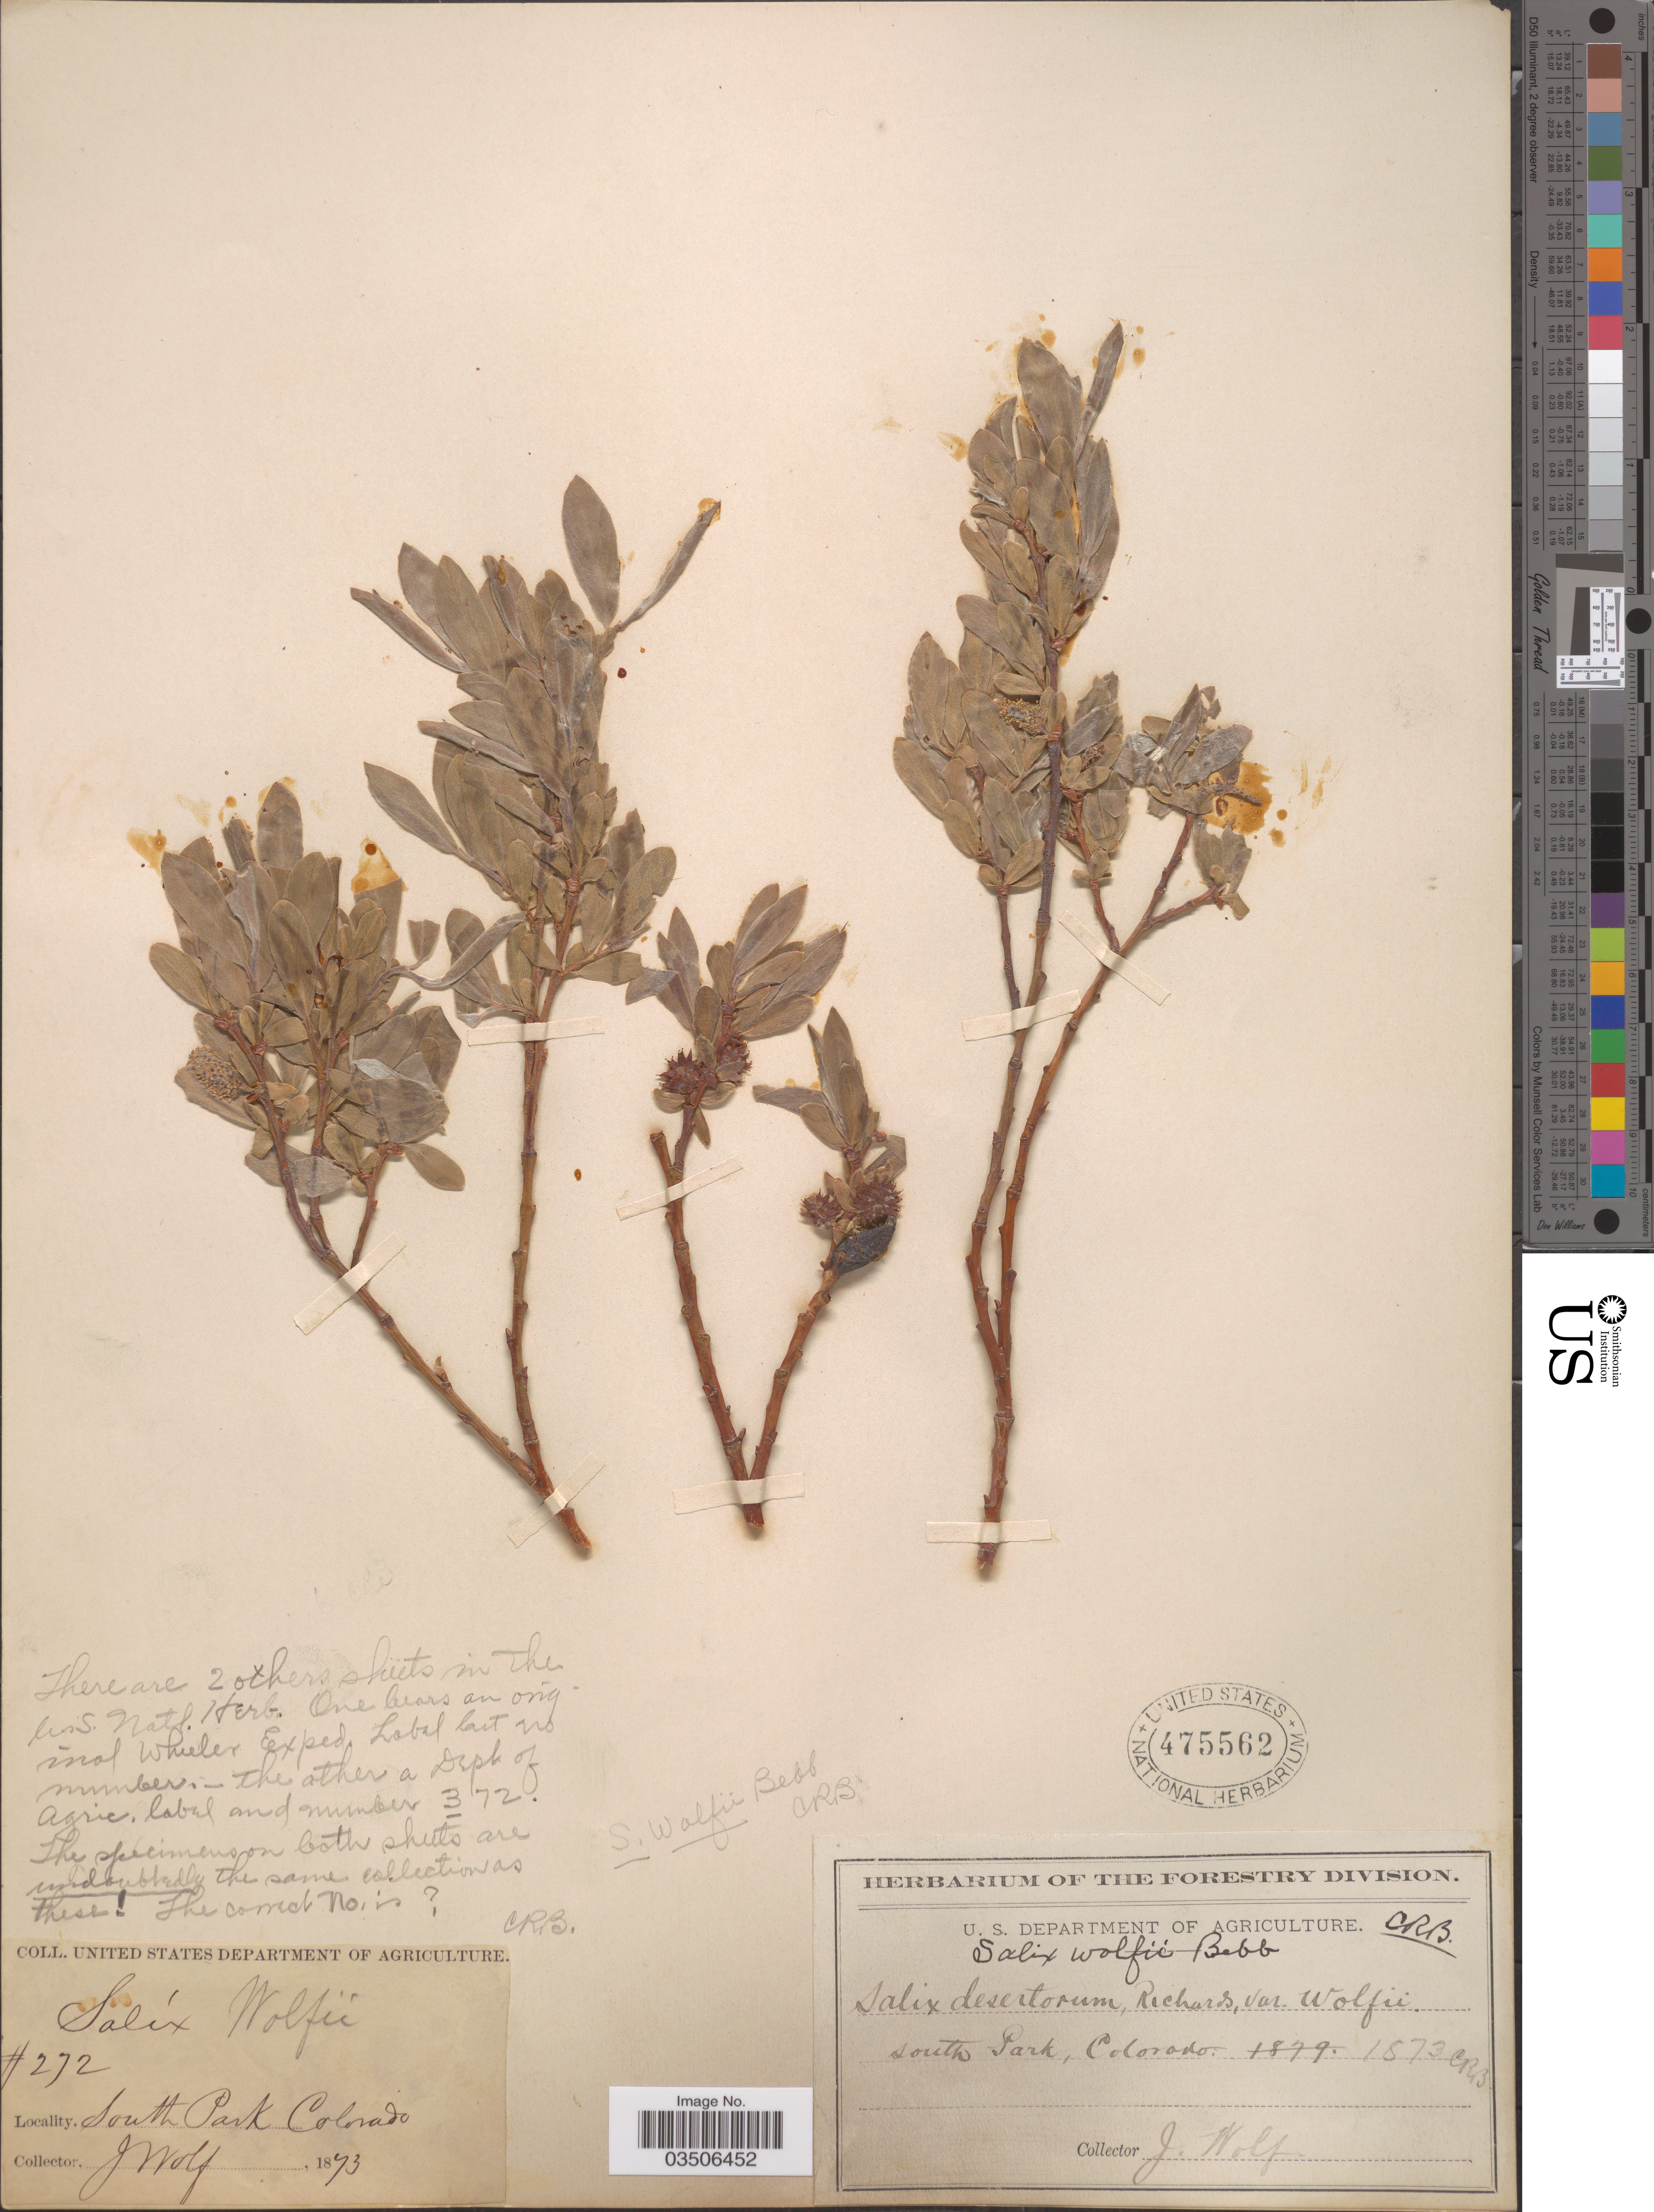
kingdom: Plantae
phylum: Tracheophyta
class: Magnoliopsida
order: Malpighiales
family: Salicaceae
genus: Salix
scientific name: Salix wolfii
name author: Bebb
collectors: J. Wolf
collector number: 272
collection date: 1873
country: United States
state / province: Colorado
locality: South Park.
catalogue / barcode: US 475562